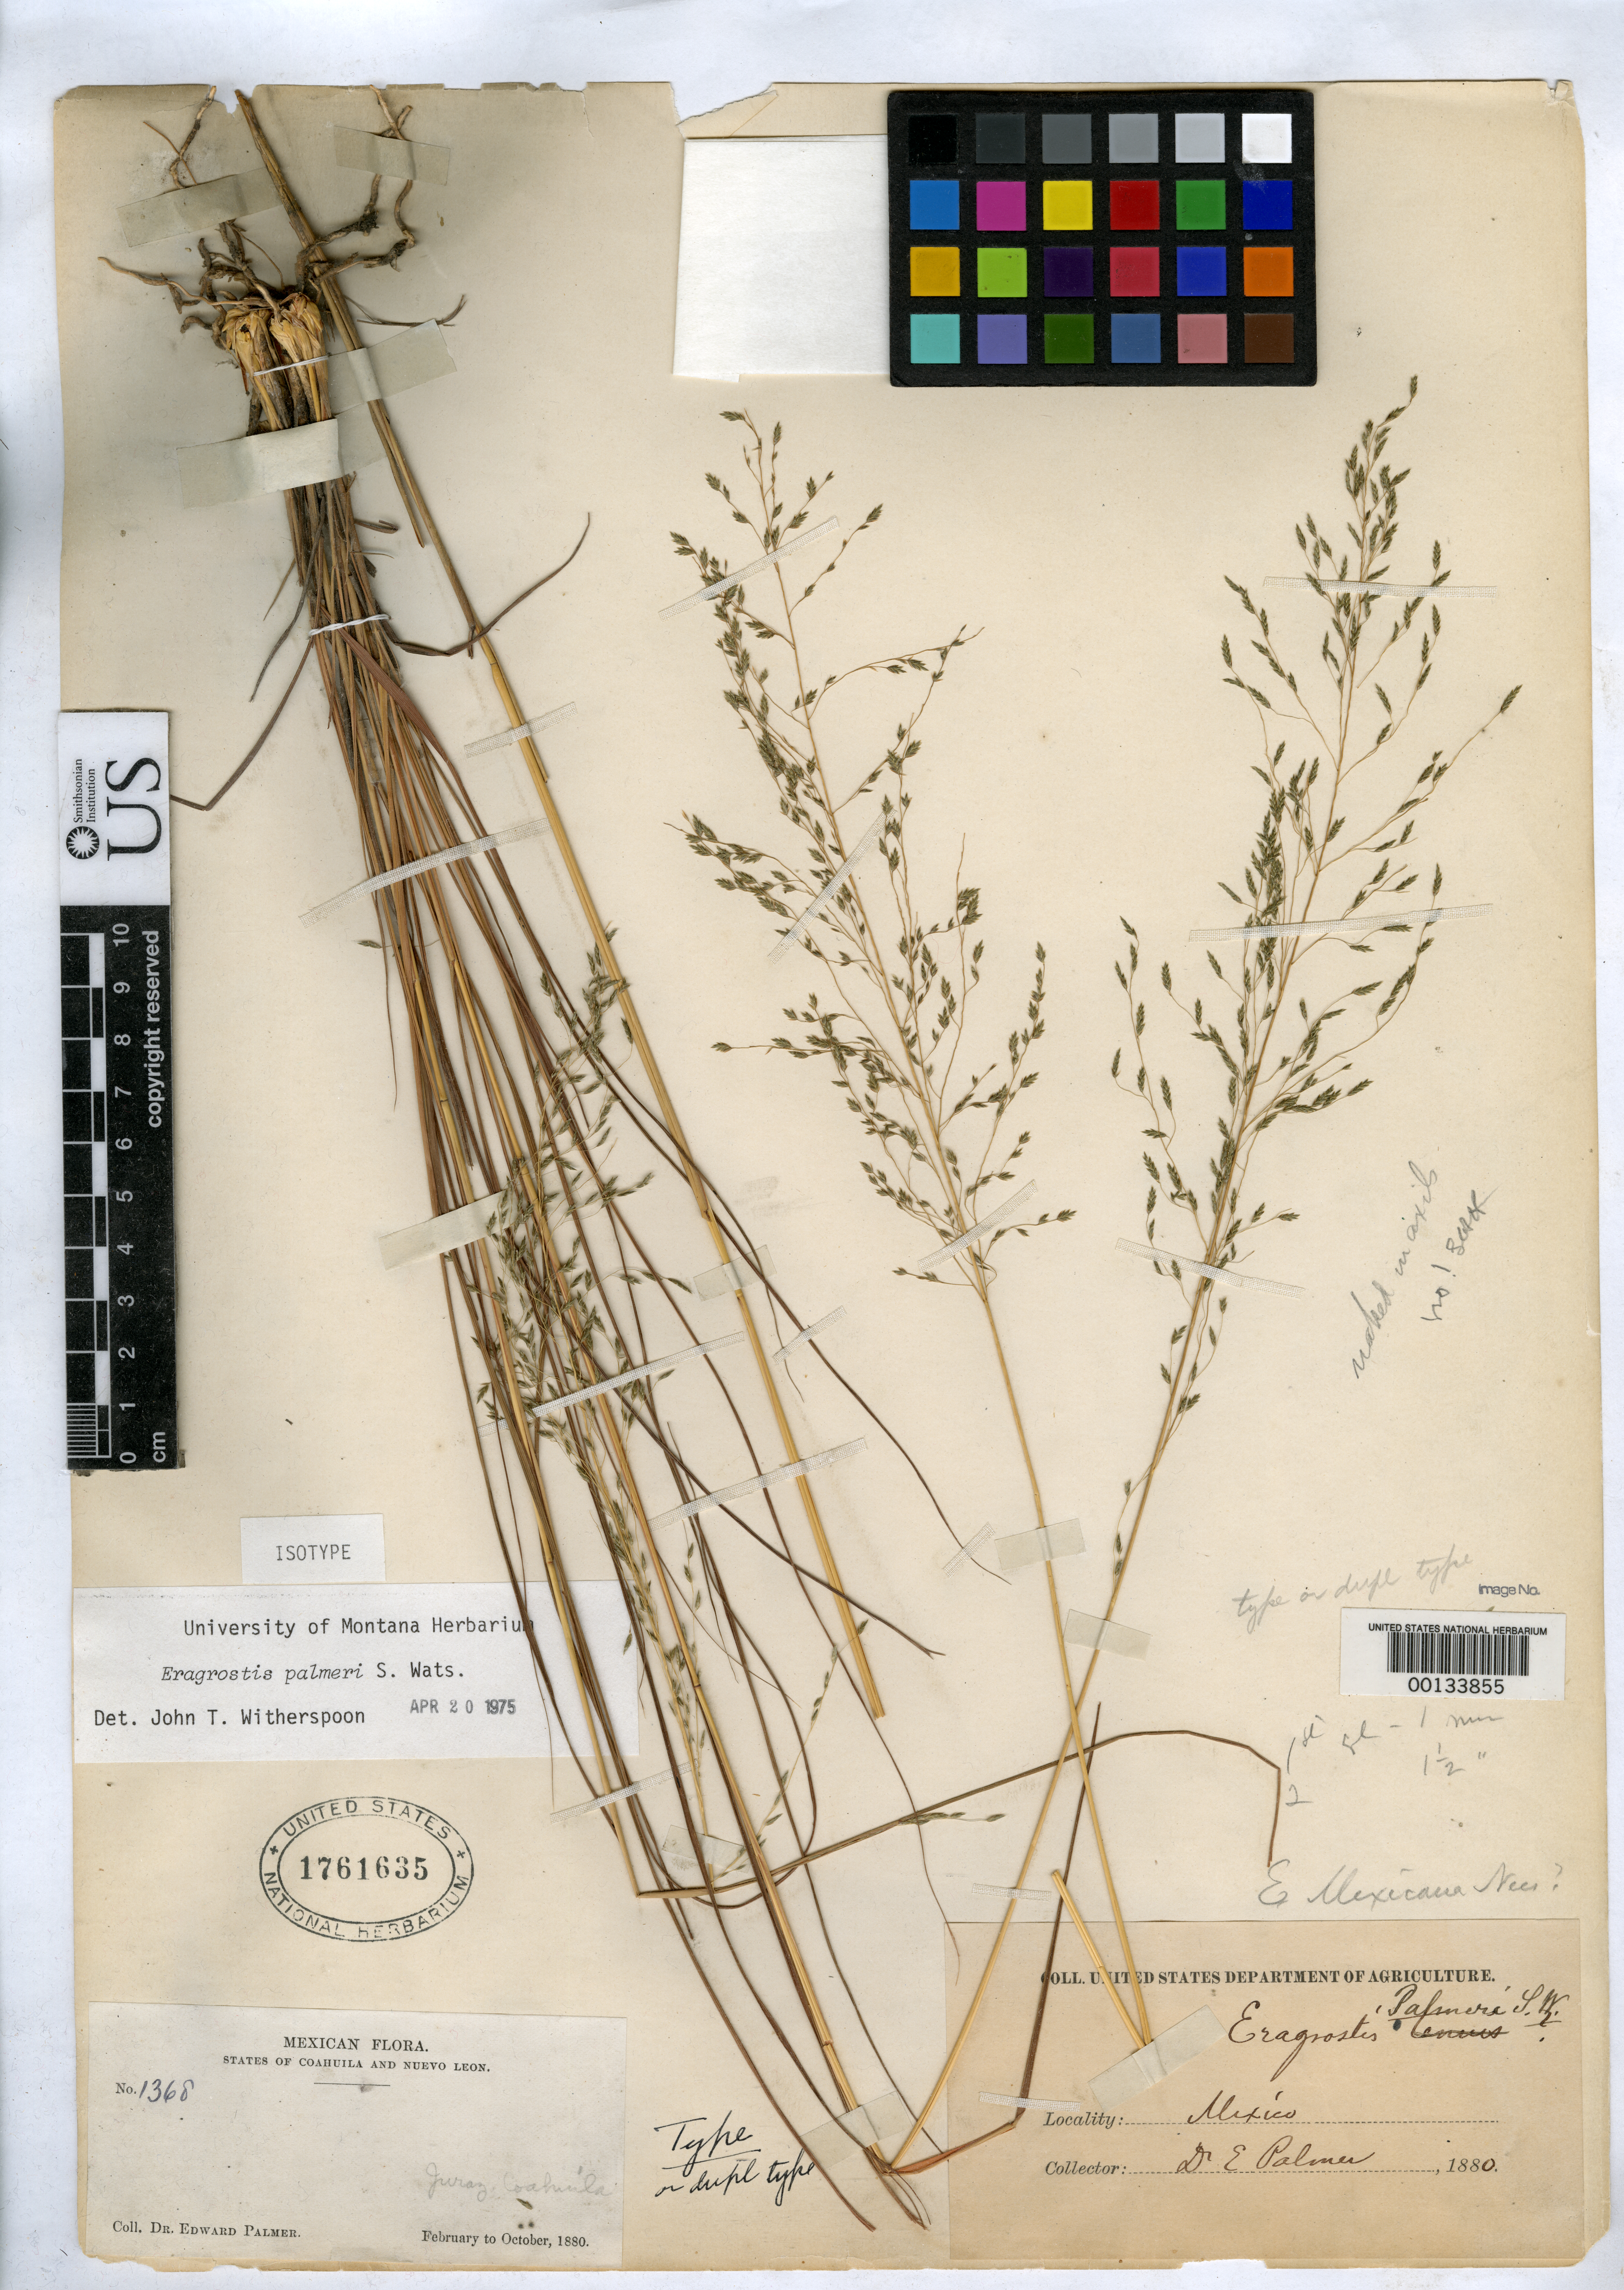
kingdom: Plantae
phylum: Tracheophyta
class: Liliopsida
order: Poales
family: Poaceae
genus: Eragrostis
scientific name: Eragrostis palmeri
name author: S. Watson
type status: Isotype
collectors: E. Palmer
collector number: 1368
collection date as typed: Feb 1880 to -- Oct 1880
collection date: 1880-02/1880-10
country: Mexico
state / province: Coahuila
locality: Juraz.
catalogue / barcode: US 1761635